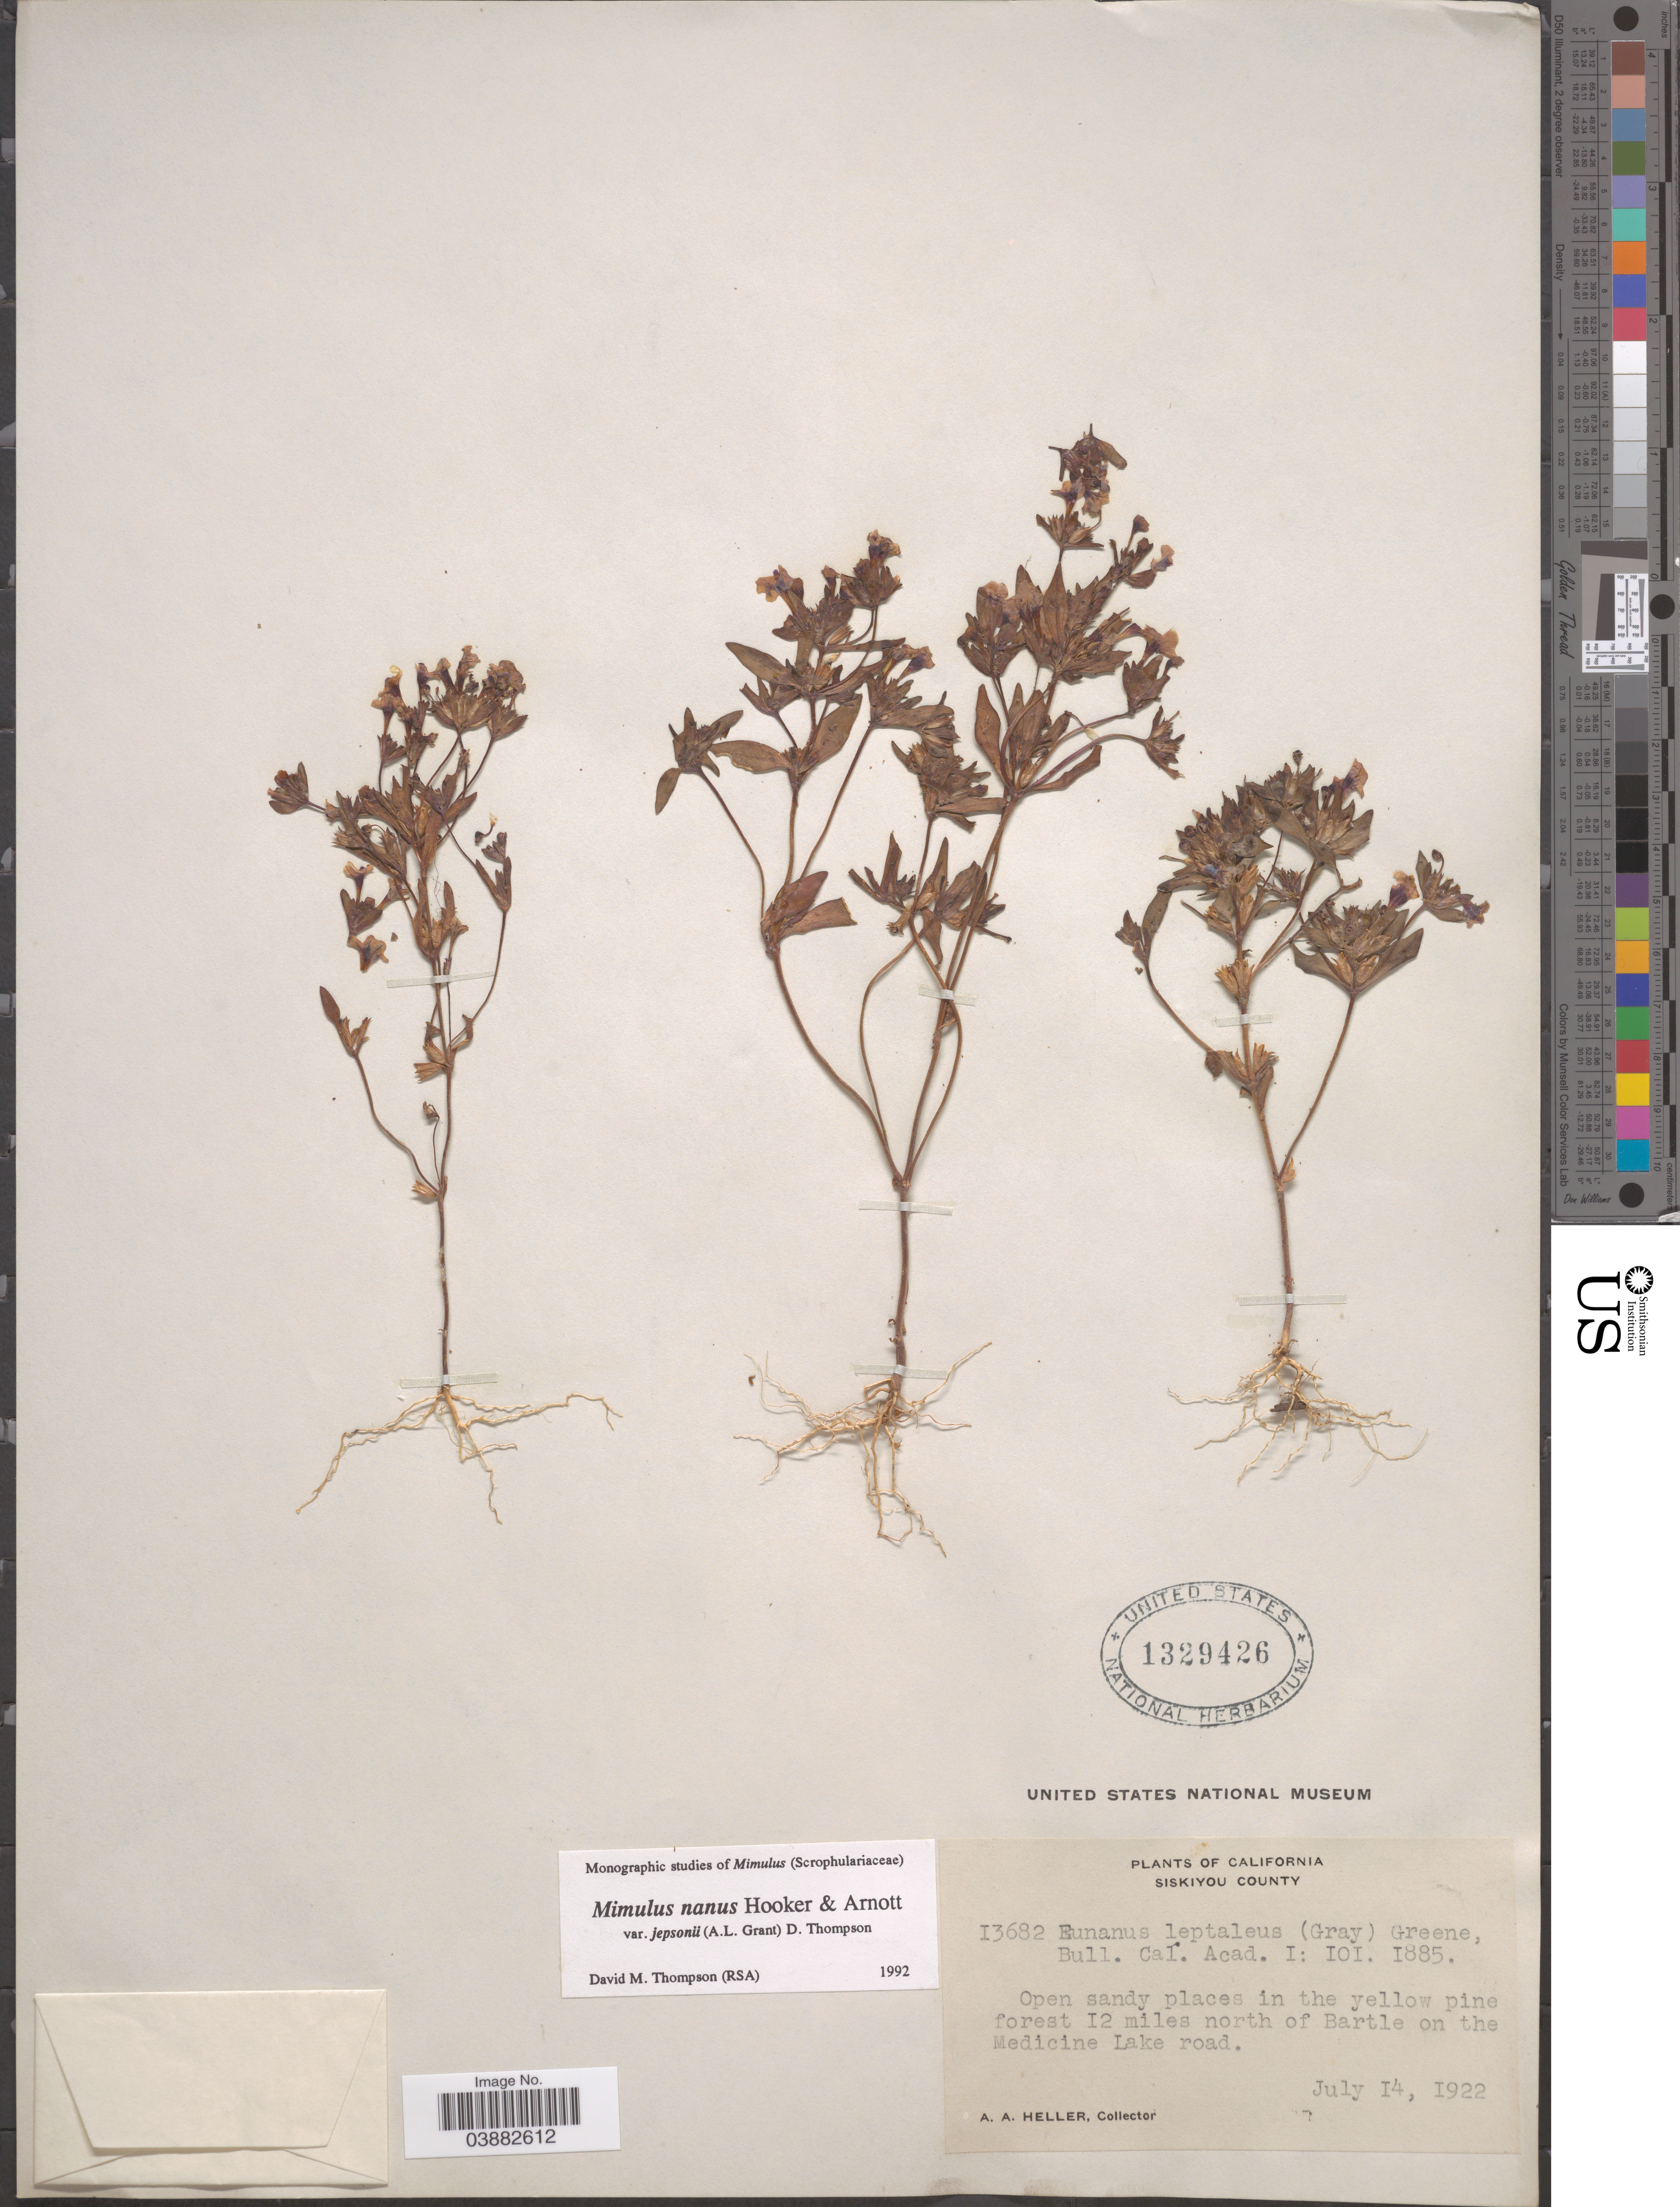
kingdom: Plantae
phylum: Tracheophyta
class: Magnoliopsida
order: Lamiales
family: Phrymaceae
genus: Mimulus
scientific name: Mimulus nanus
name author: Hook. & Arn.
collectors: A. A. Heller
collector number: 13682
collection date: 1922-07-14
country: United States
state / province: California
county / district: Siskiyou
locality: Siskiyou County. 12 miles north of Bartle on the Medicine Lake road.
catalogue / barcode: US 1329426